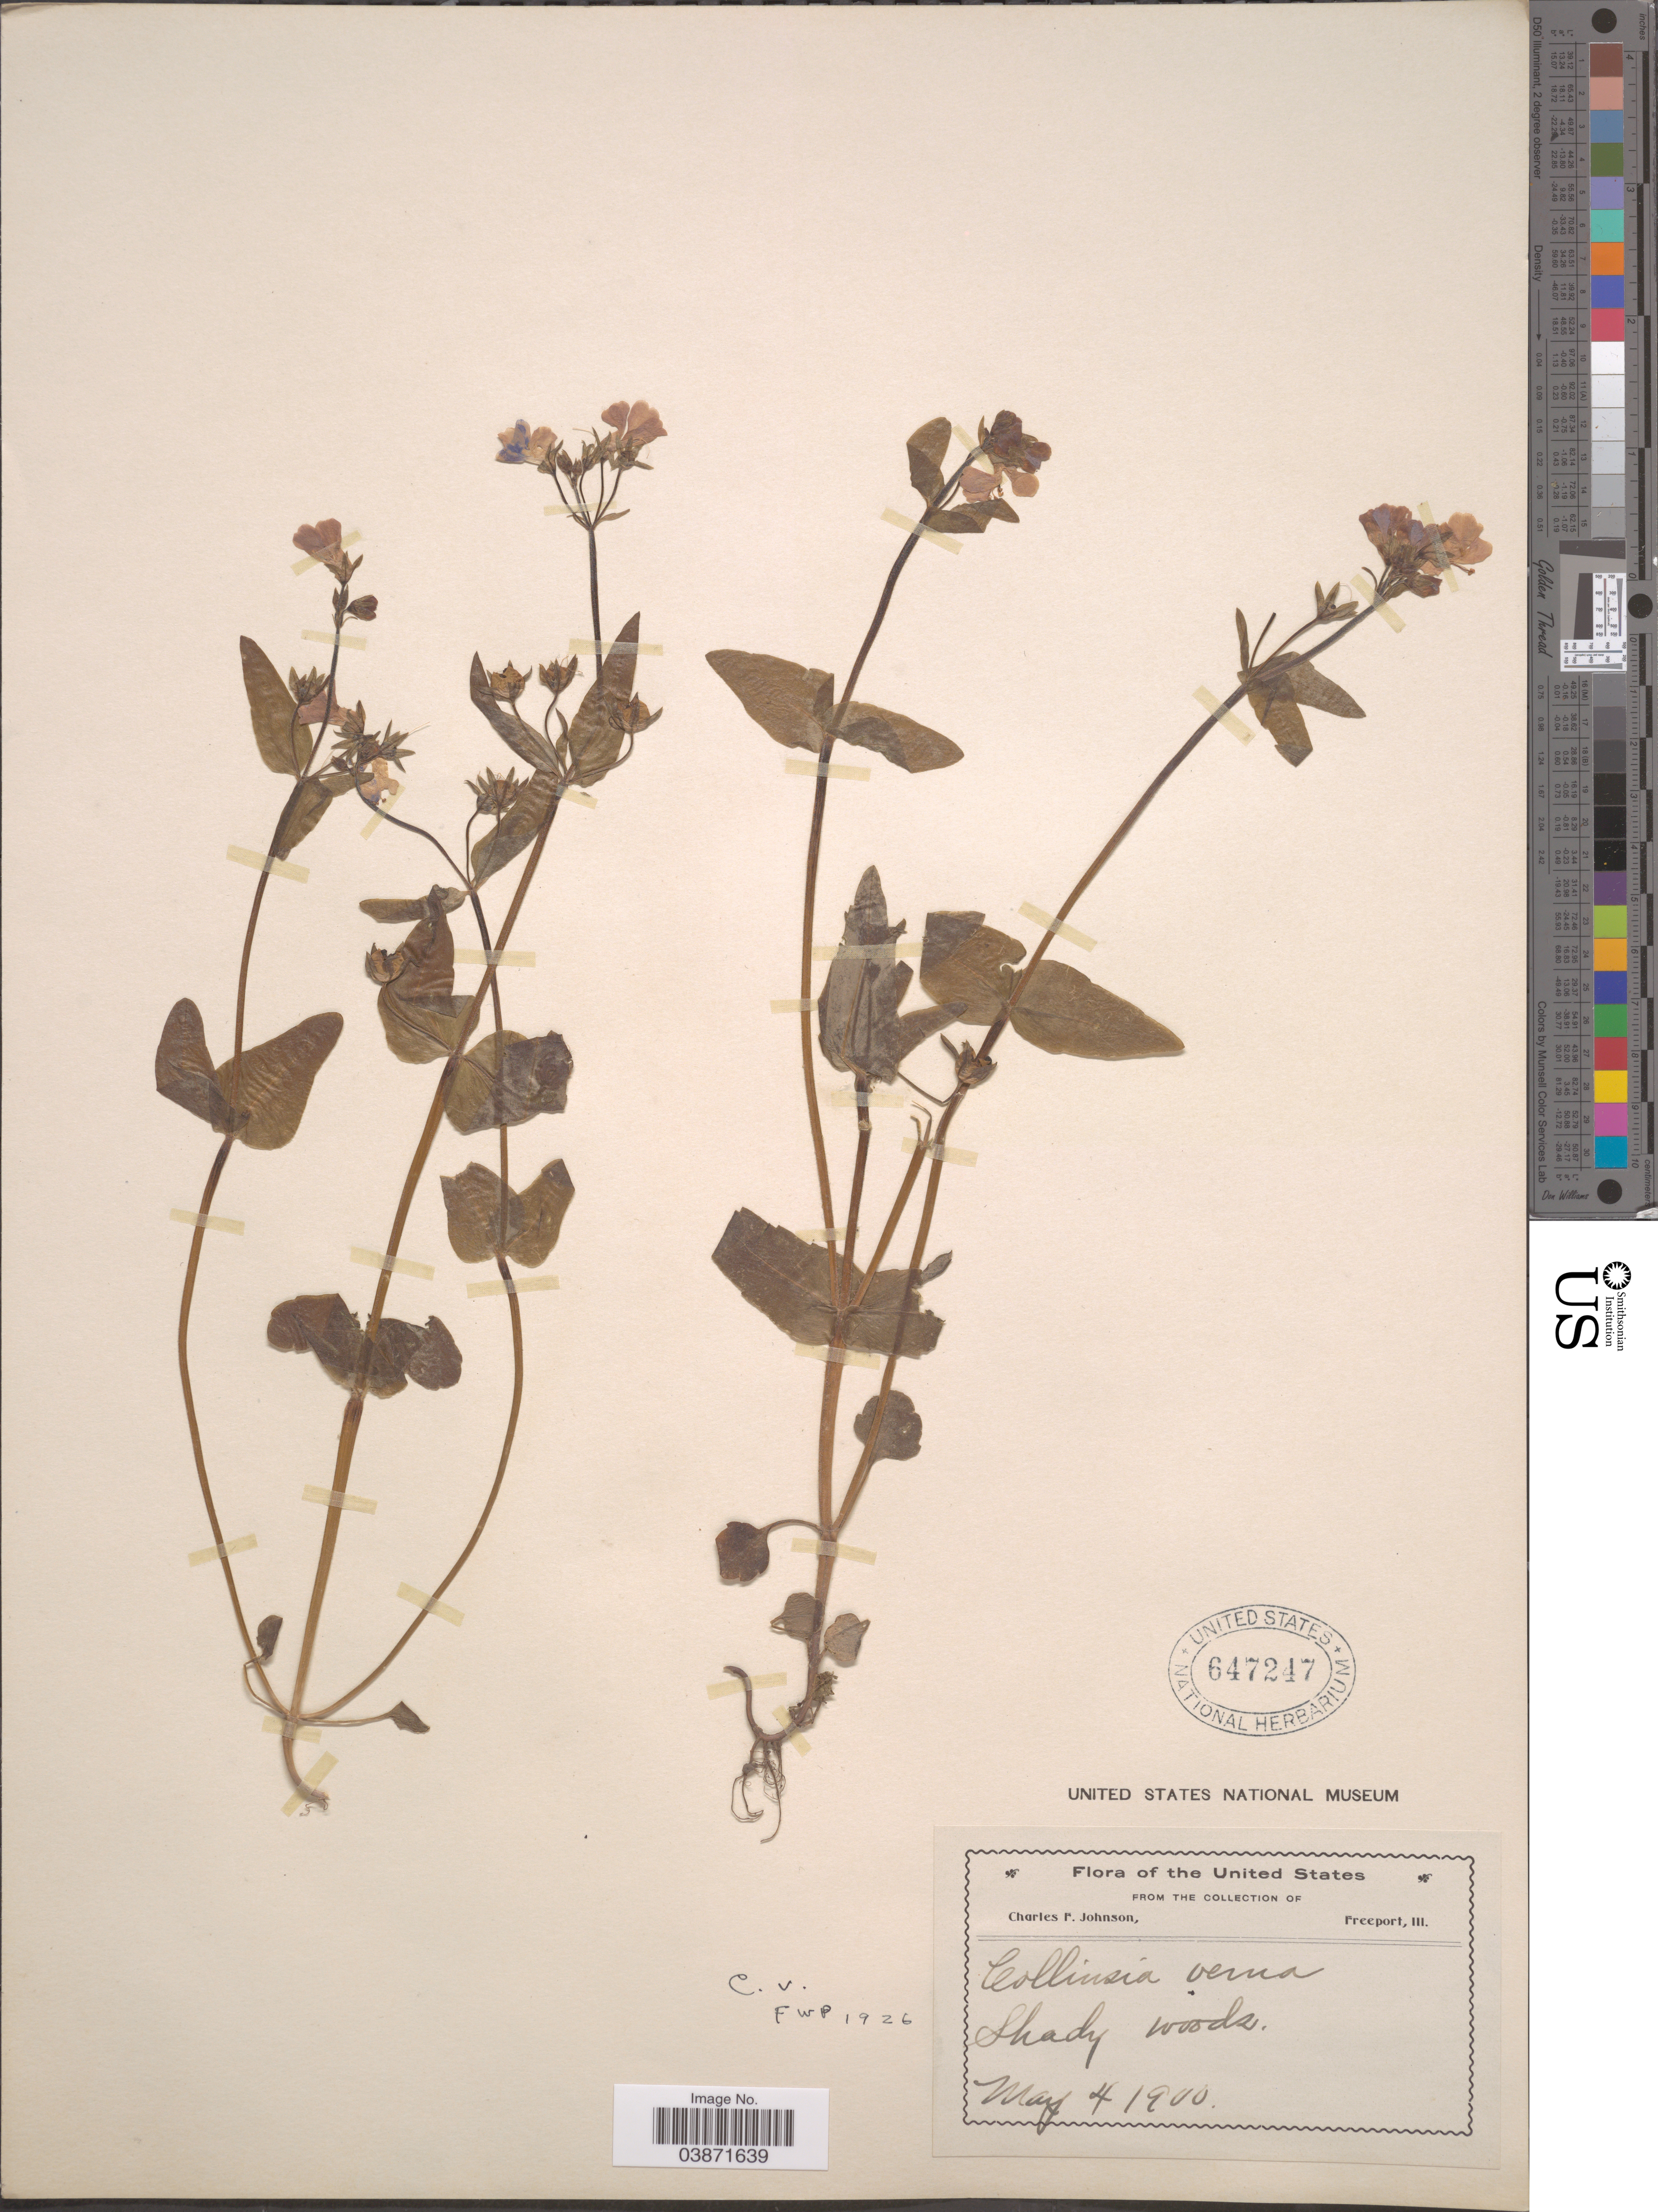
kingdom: Plantae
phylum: Tracheophyta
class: Magnoliopsida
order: Lamiales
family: Plantaginaceae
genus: Collinsia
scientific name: Collinsia verna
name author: Nutt.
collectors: C. Johnson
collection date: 1900-05-04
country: United States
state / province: Illinois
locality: Freeport.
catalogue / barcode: US 647247